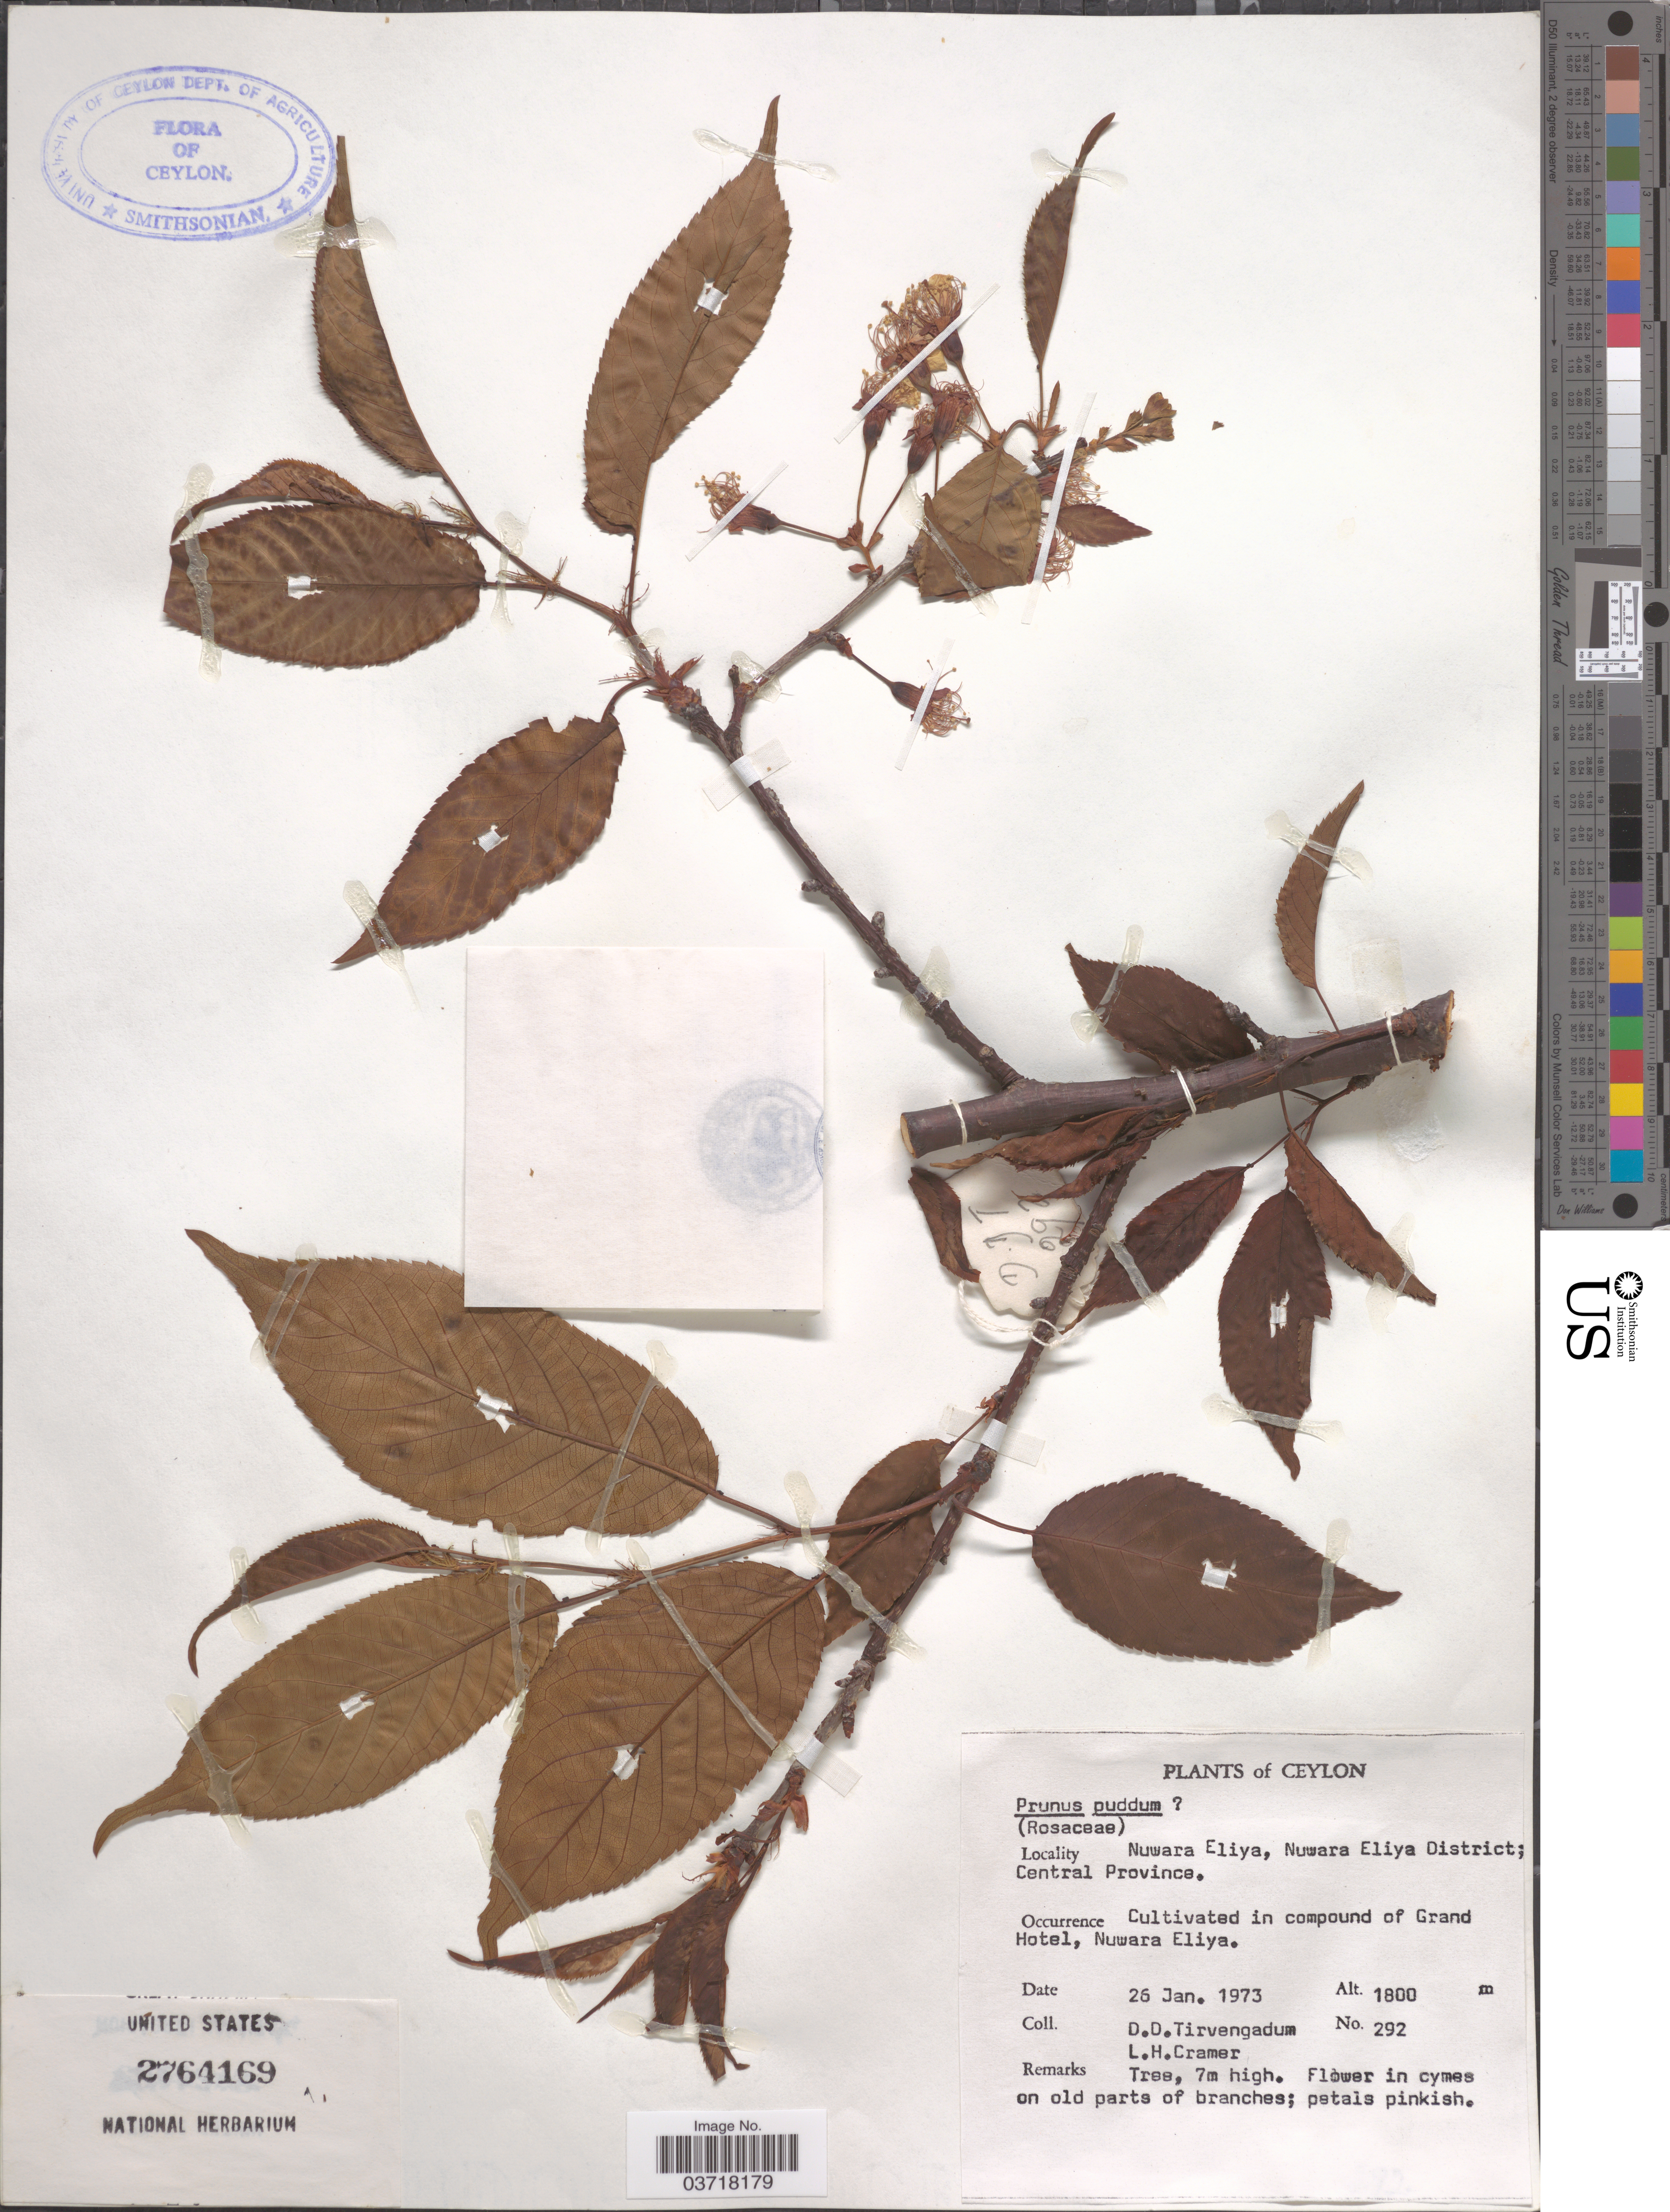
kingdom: Plantae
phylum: Tracheophyta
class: Magnoliopsida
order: Rosales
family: Rosaceae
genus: Prunus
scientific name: Prunus puddum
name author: Stokes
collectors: D. Tirvengadum & L. H. Cramer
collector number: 292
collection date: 1973-01-26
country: Sri Lanka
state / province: Central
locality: Ceylon. Nuwara Eliya, Nuwara Eliya District. In compound of Grand Hotel, Nuwara Eliya.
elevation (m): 1800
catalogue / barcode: US 2764169